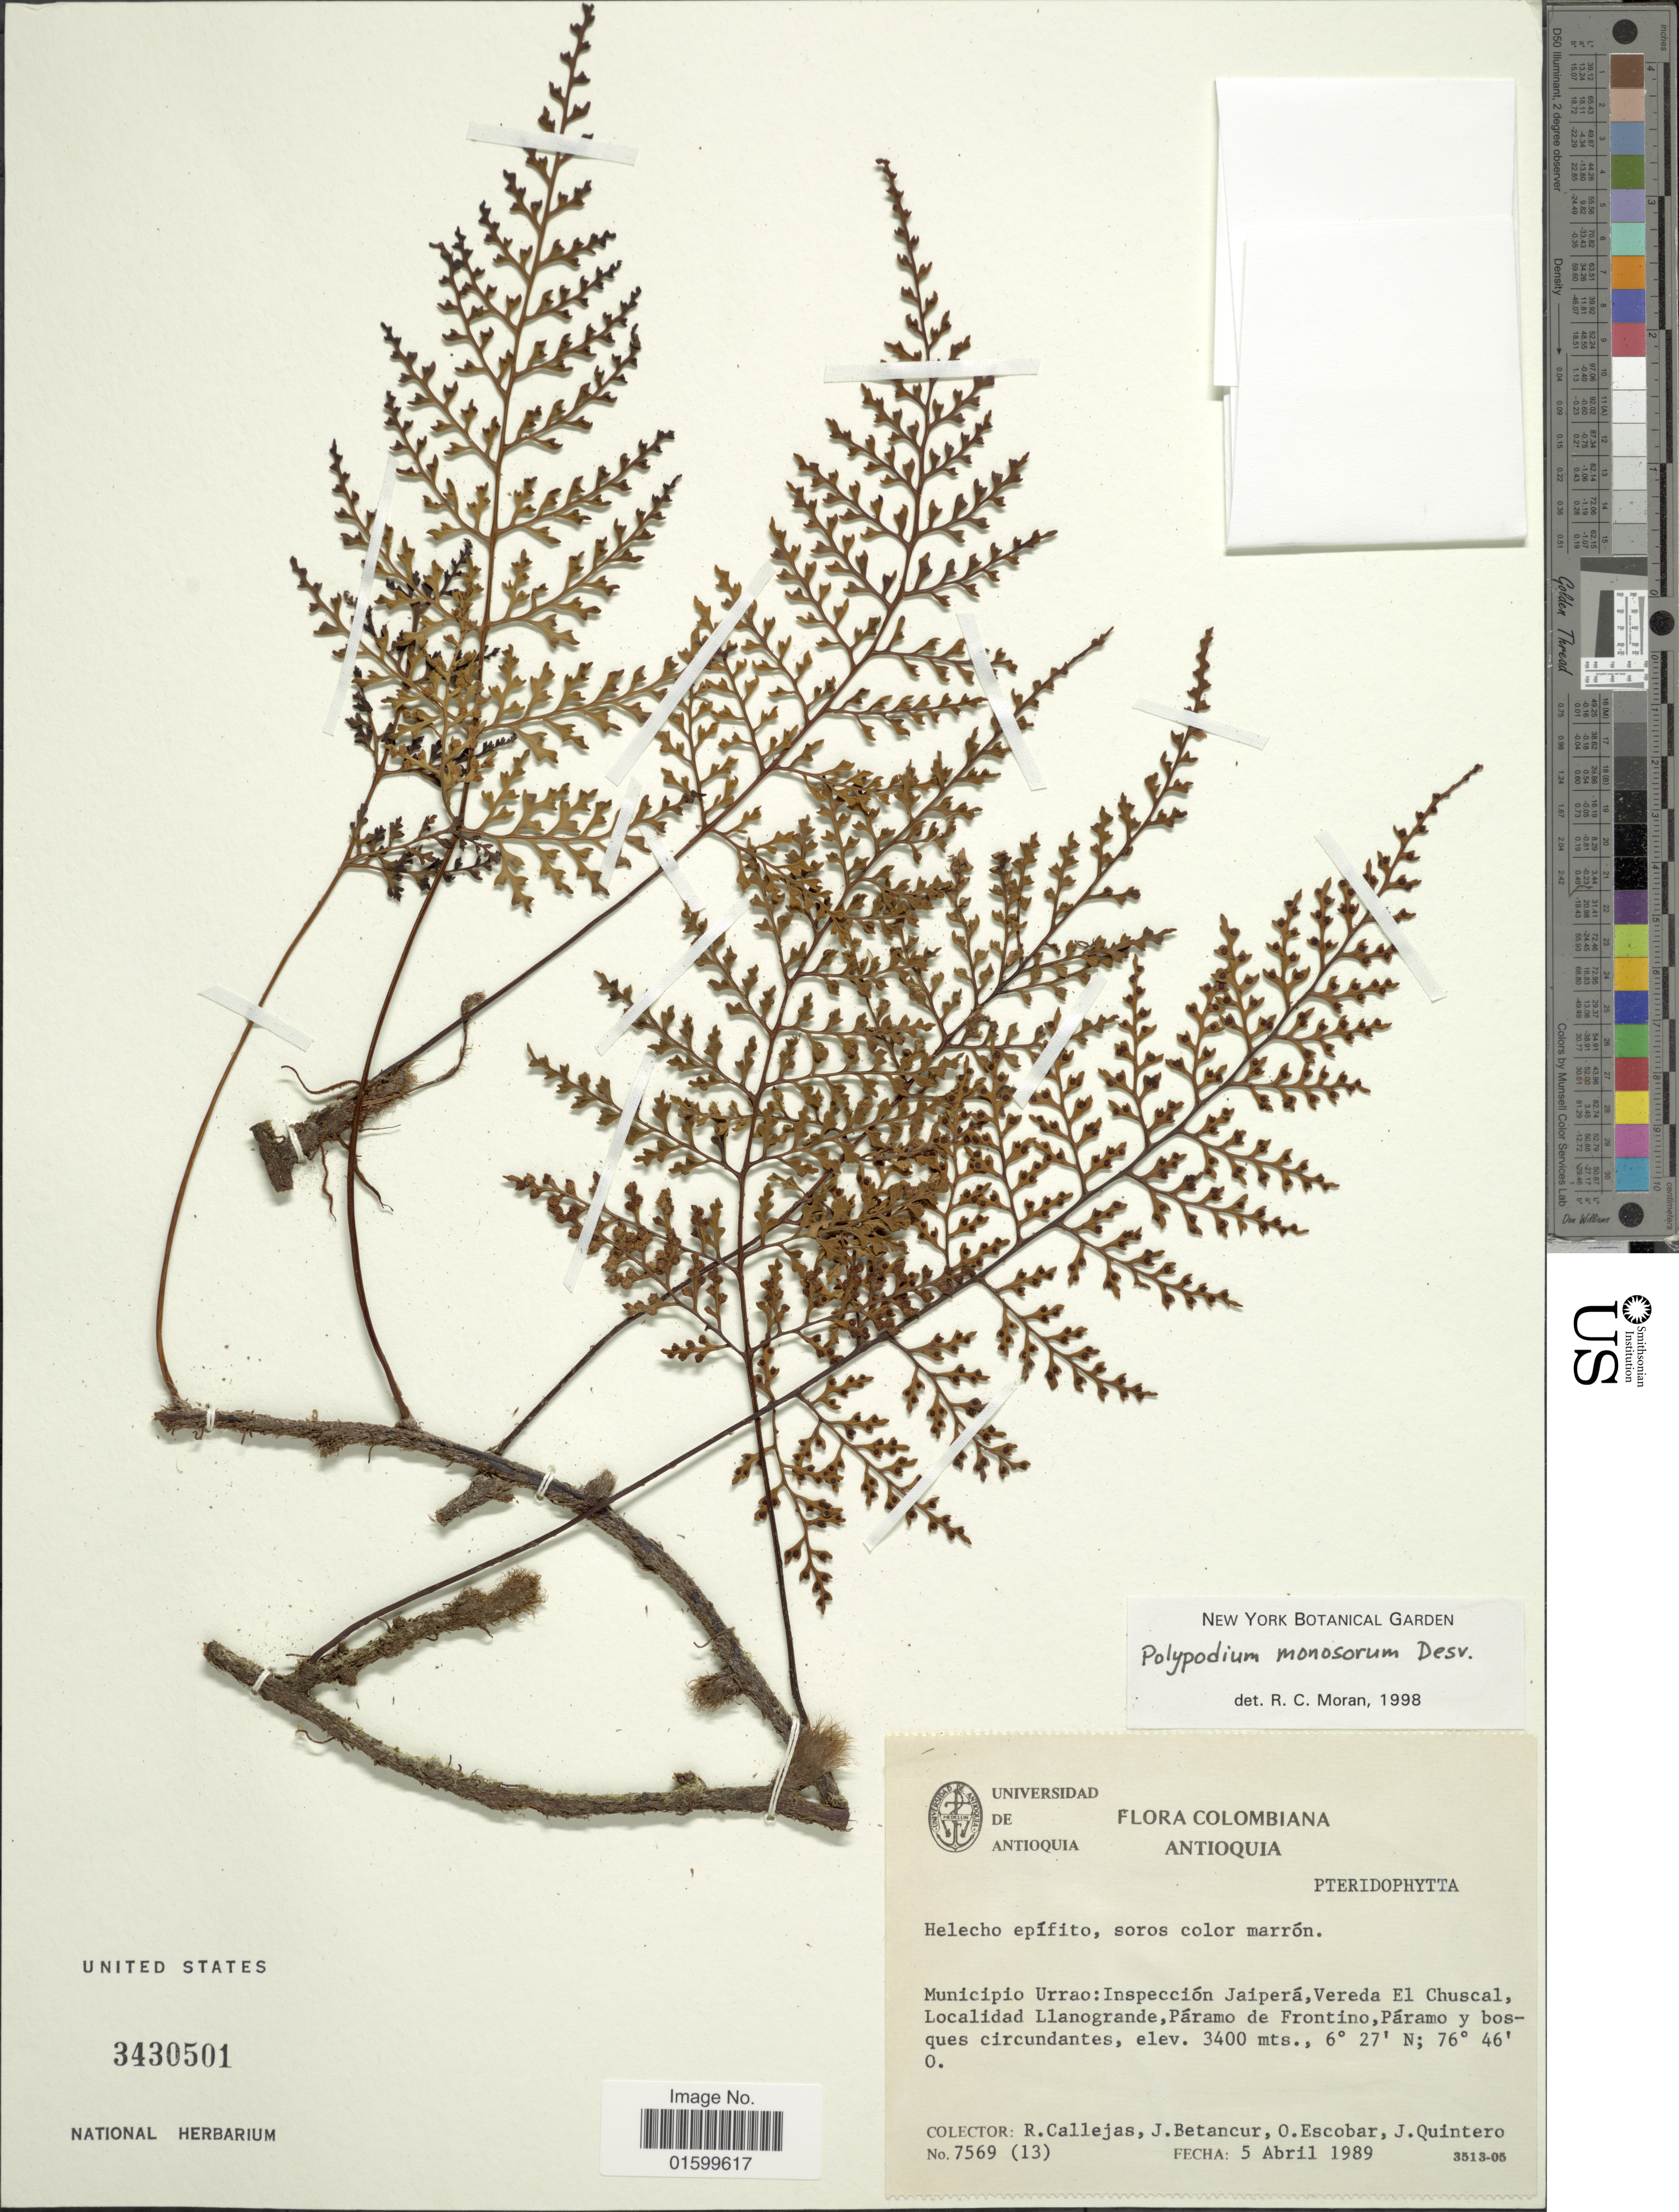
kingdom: Plantae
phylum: Tracheophyta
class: Polypodiopsida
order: Polypodiales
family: Polypodiaceae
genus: Pleopeltis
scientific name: Pleopeltis monosora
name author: (Desv.) A.R. Sm.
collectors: R. Callejas, J. Betancur, O. D. Escobar & J. Quintero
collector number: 7569/13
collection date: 1989-04-05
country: Colombia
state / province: Antioquia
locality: Colombiana, Municipio Urrao: Inspeccion Jaipera, Vereda El Chuscal Localidad Llanogrande, Paramo del Frontino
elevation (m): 3400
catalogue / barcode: US 3430501